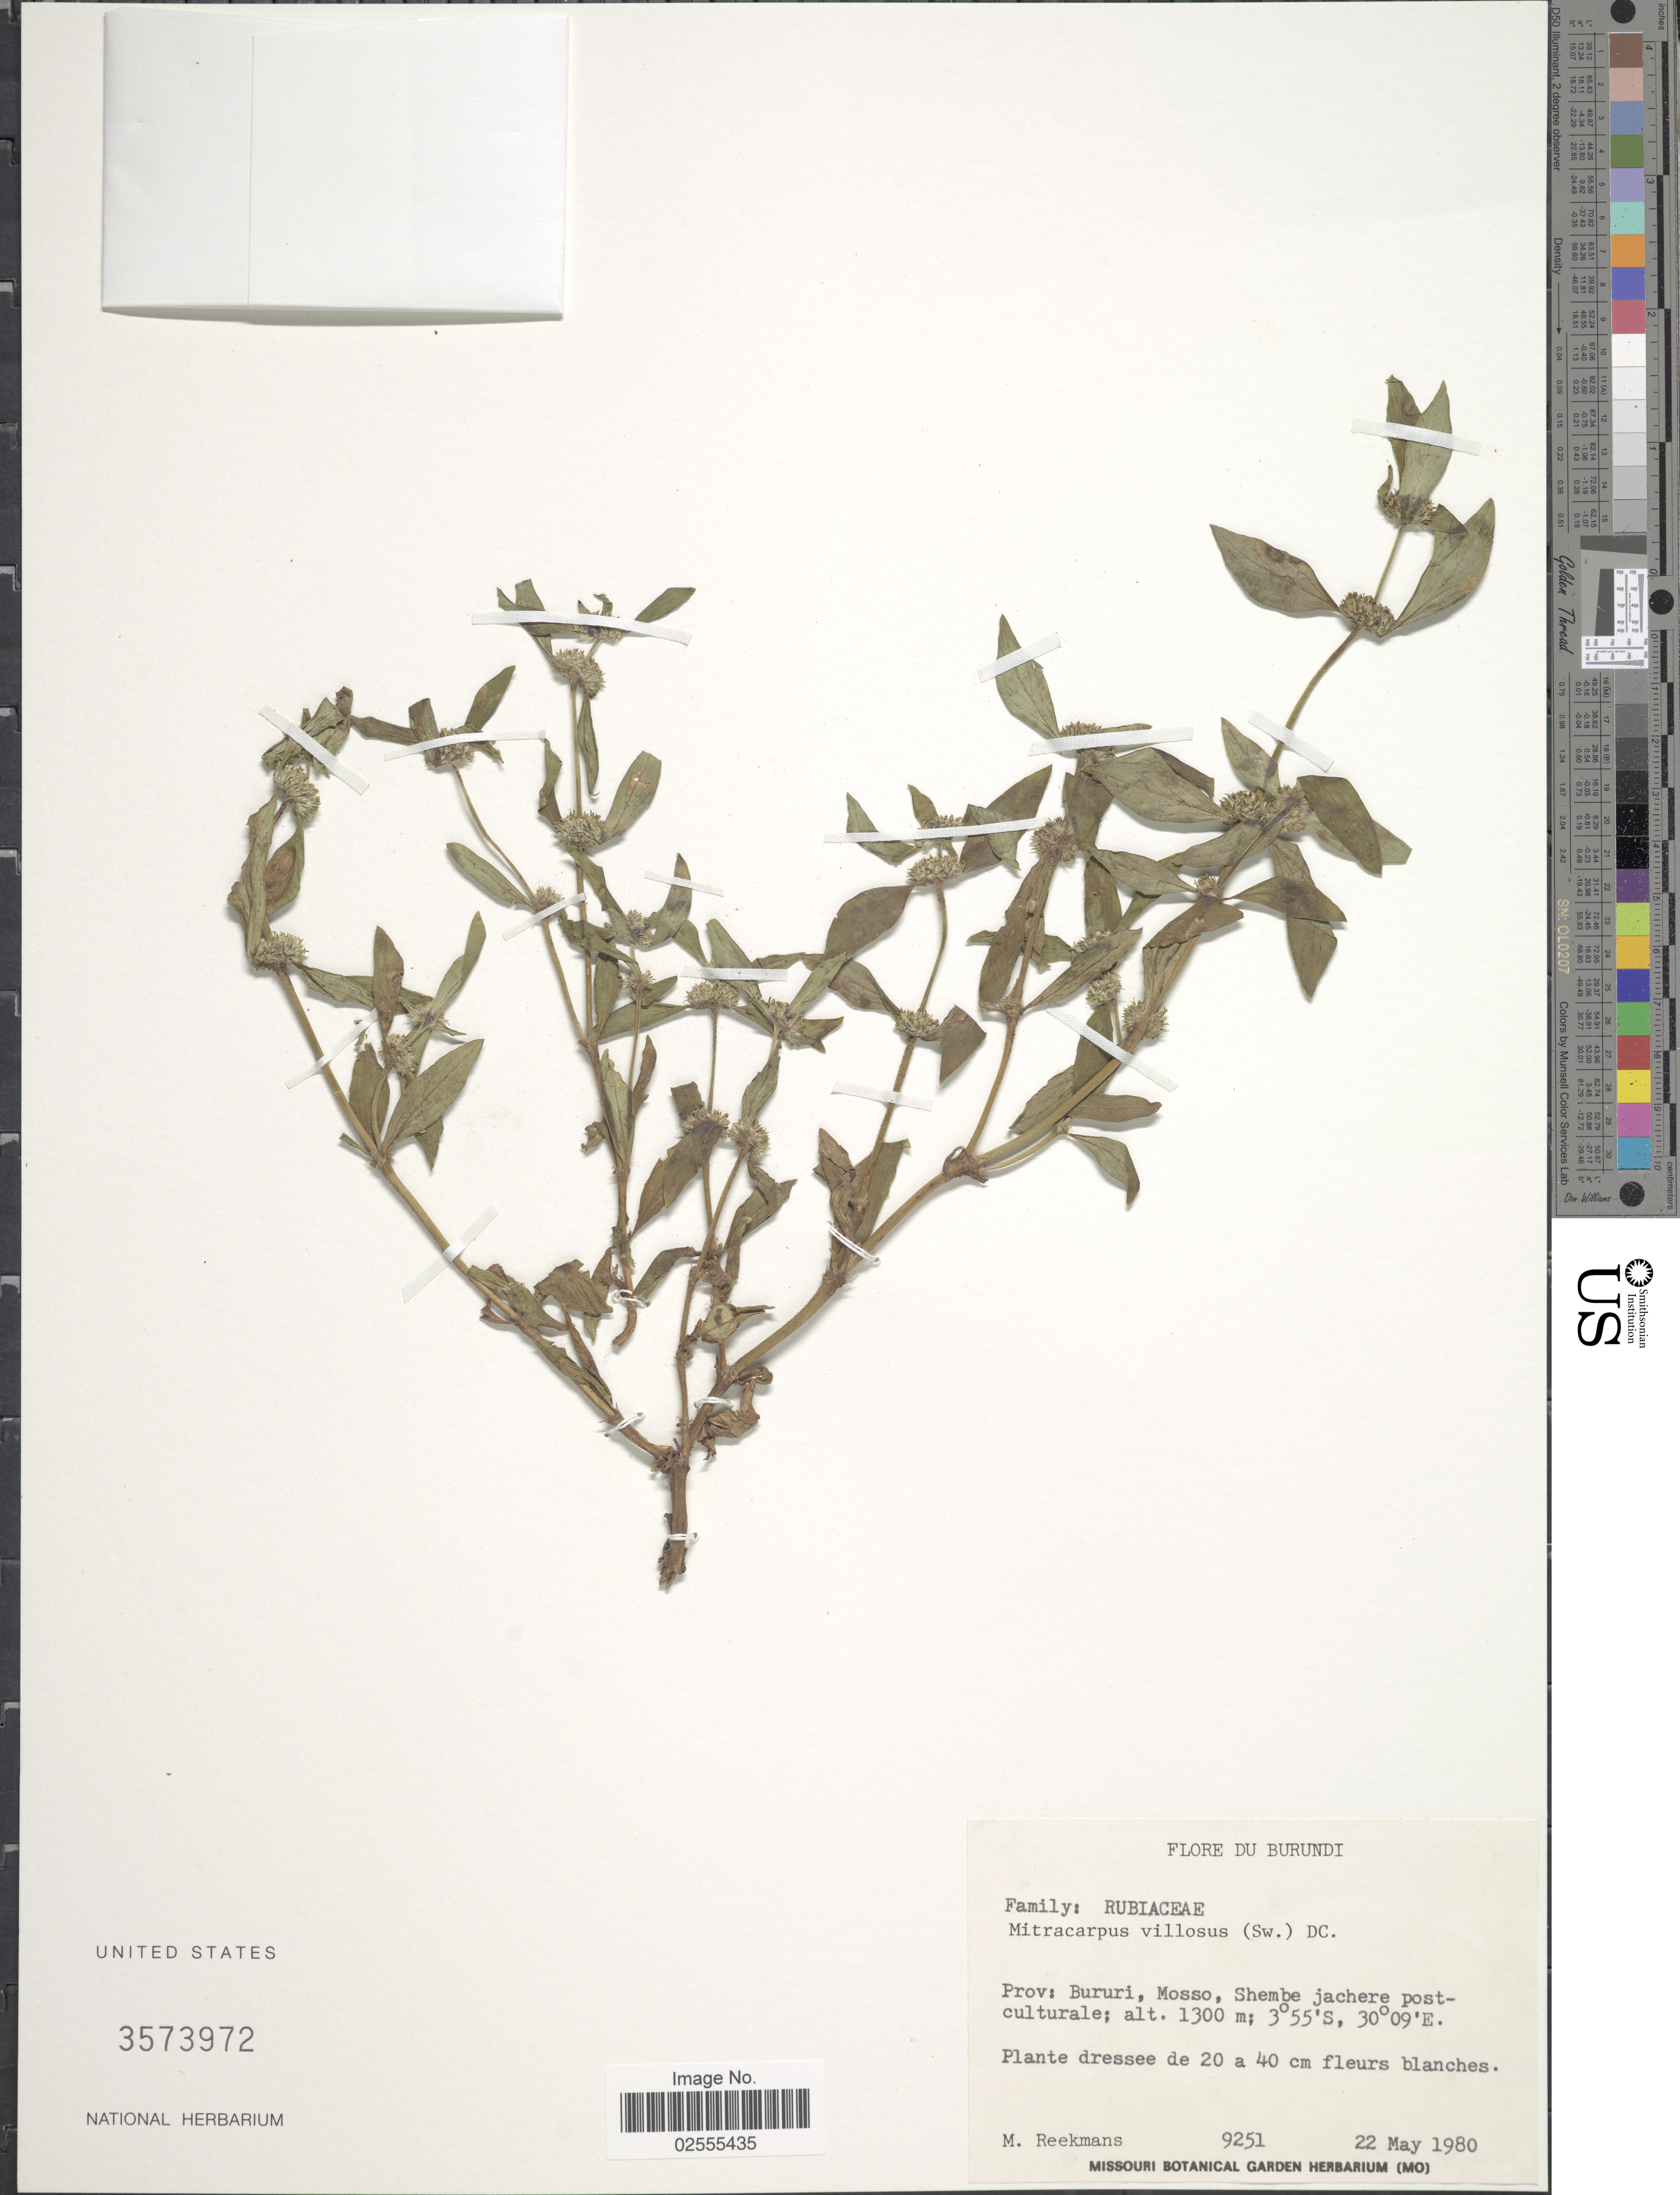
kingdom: Plantae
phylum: Tracheophyta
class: Magnoliopsida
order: Gentianales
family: Rubiaceae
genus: Mitracarpus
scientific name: Mitracarpus hirtus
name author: (L.) DC.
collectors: M. Reekmans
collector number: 9251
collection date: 1980-05-22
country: Burundi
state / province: Bururi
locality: Mosso, Shembe, jachere postculturale.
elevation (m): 1300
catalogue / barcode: US 3573972